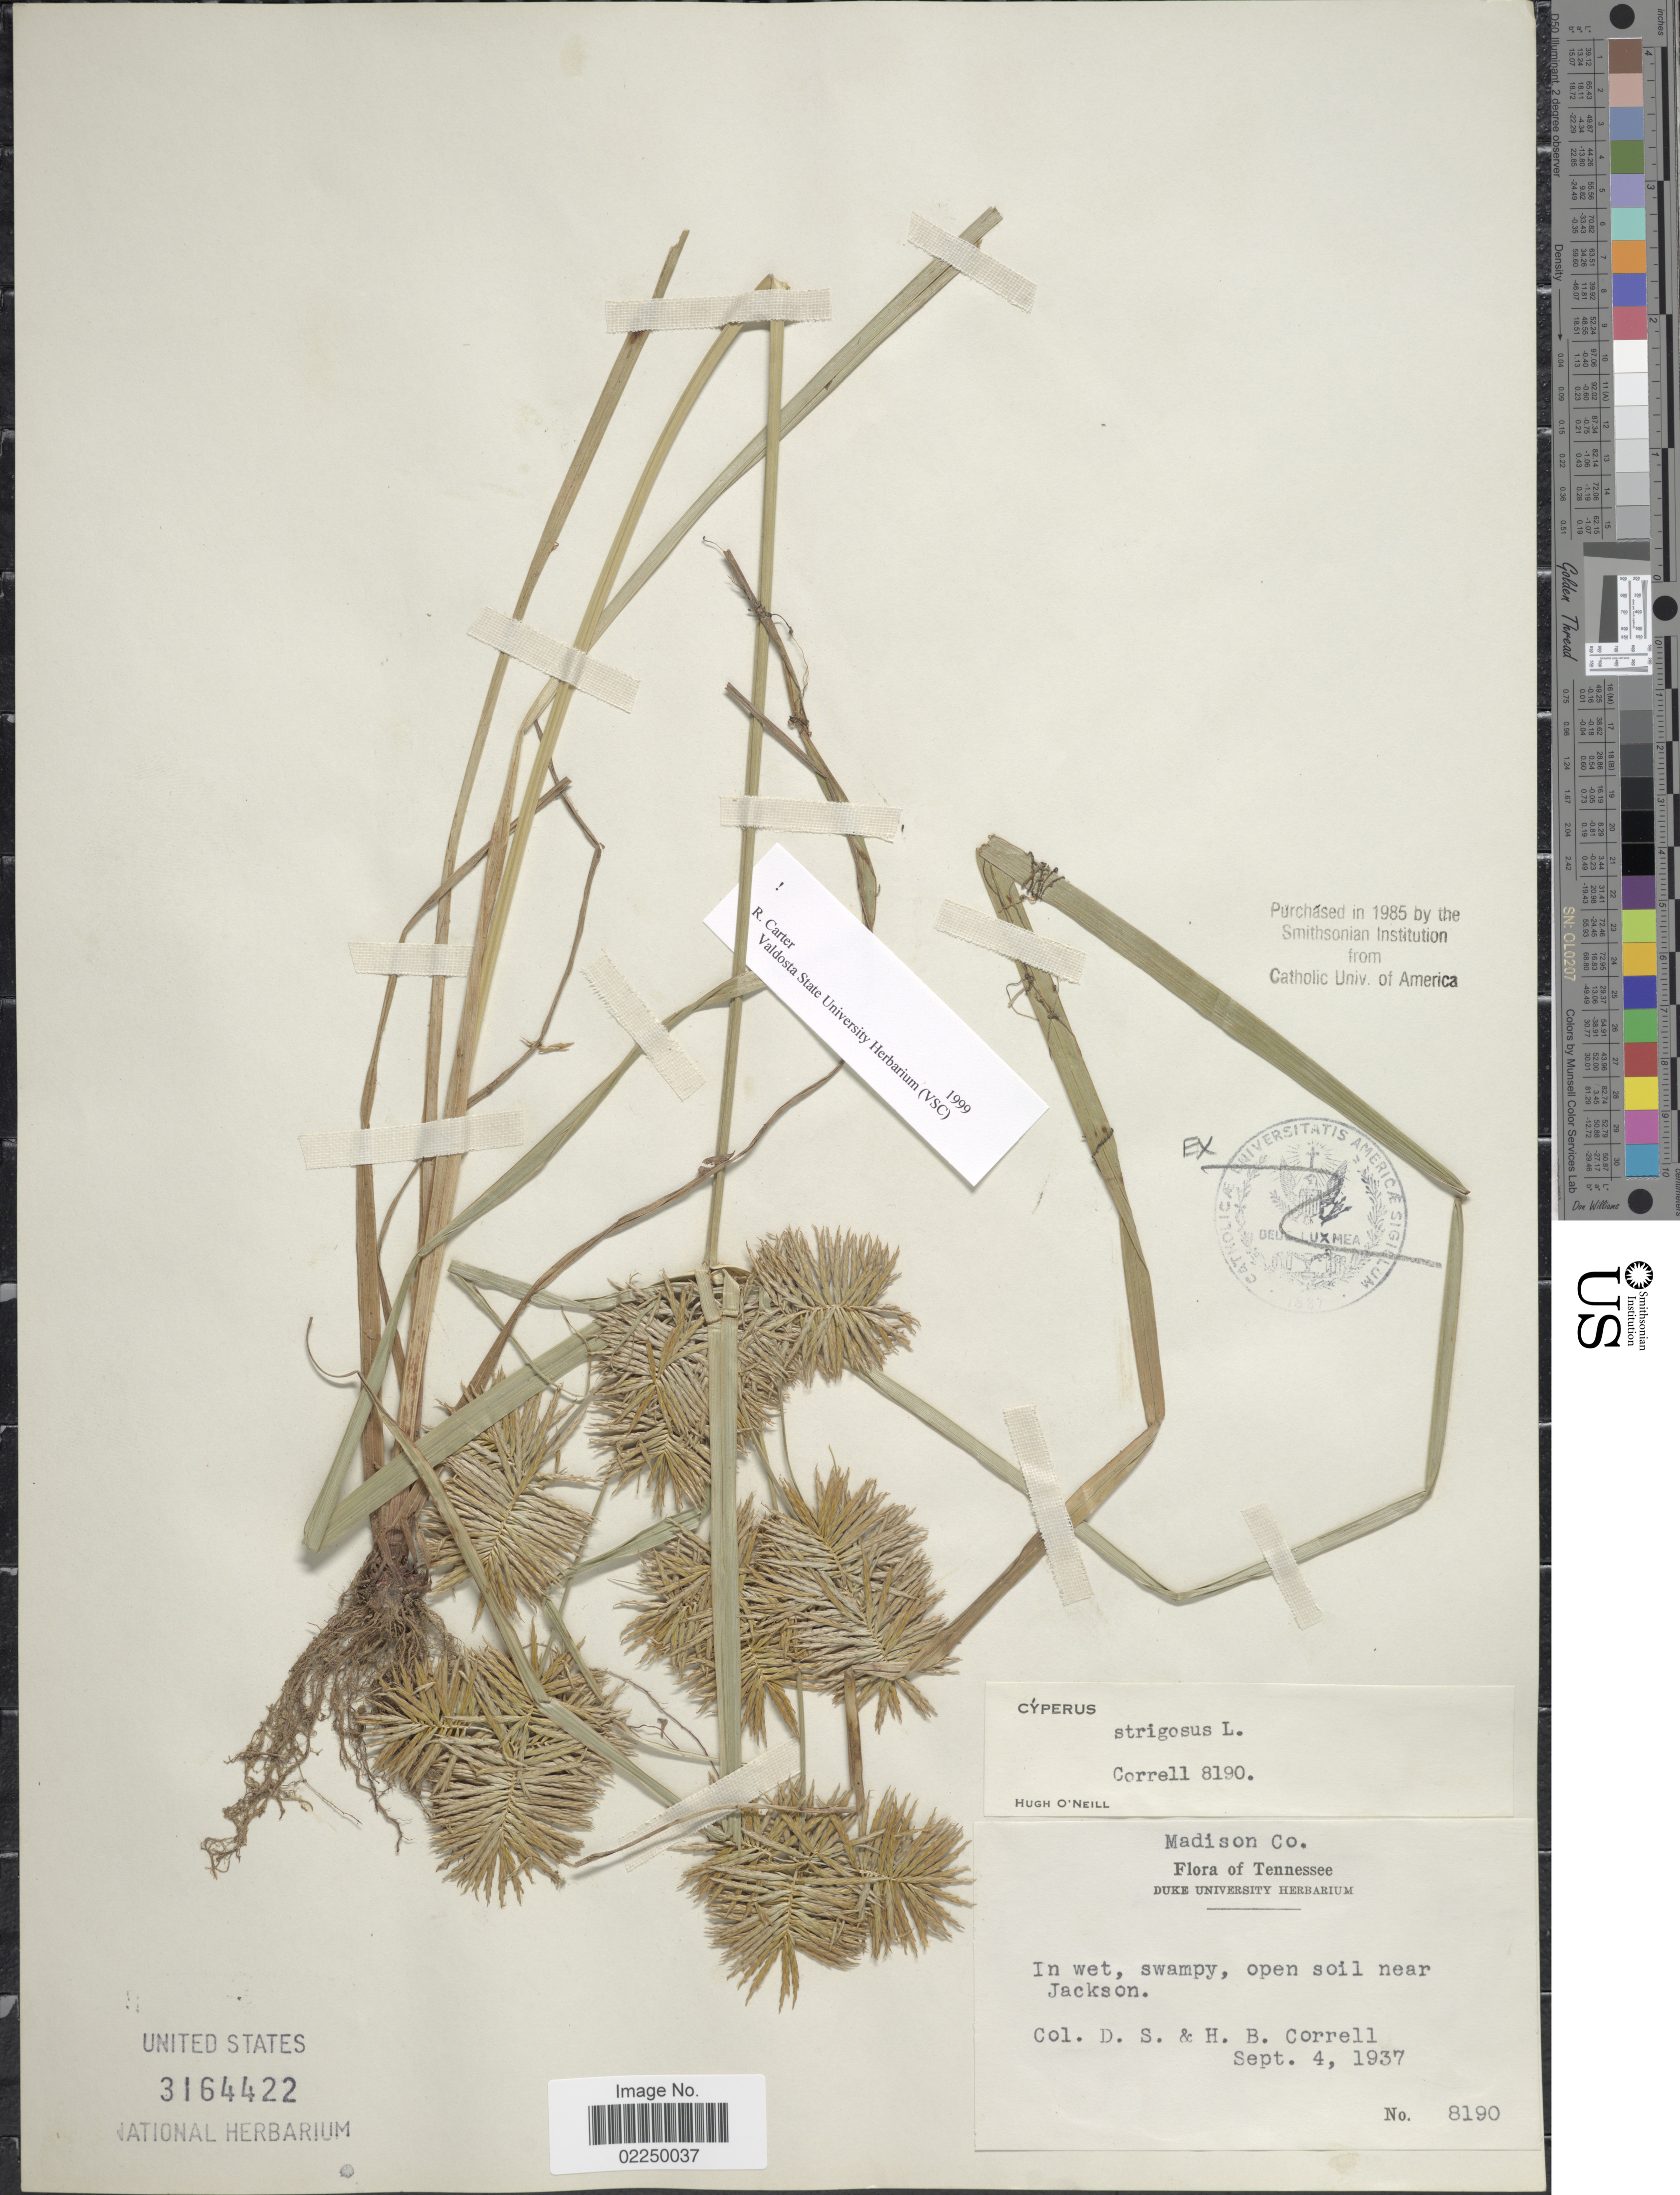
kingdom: Plantae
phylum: Tracheophyta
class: Liliopsida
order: Poales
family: Cyperaceae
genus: Cyperus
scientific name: Cyperus strigosus L.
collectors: D. S. Correll & H. Correll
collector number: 8190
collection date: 1937-09-04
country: United States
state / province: Tennessee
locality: Madison Co., in wet, swampy, open soil near Jackson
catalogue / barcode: US 3164422